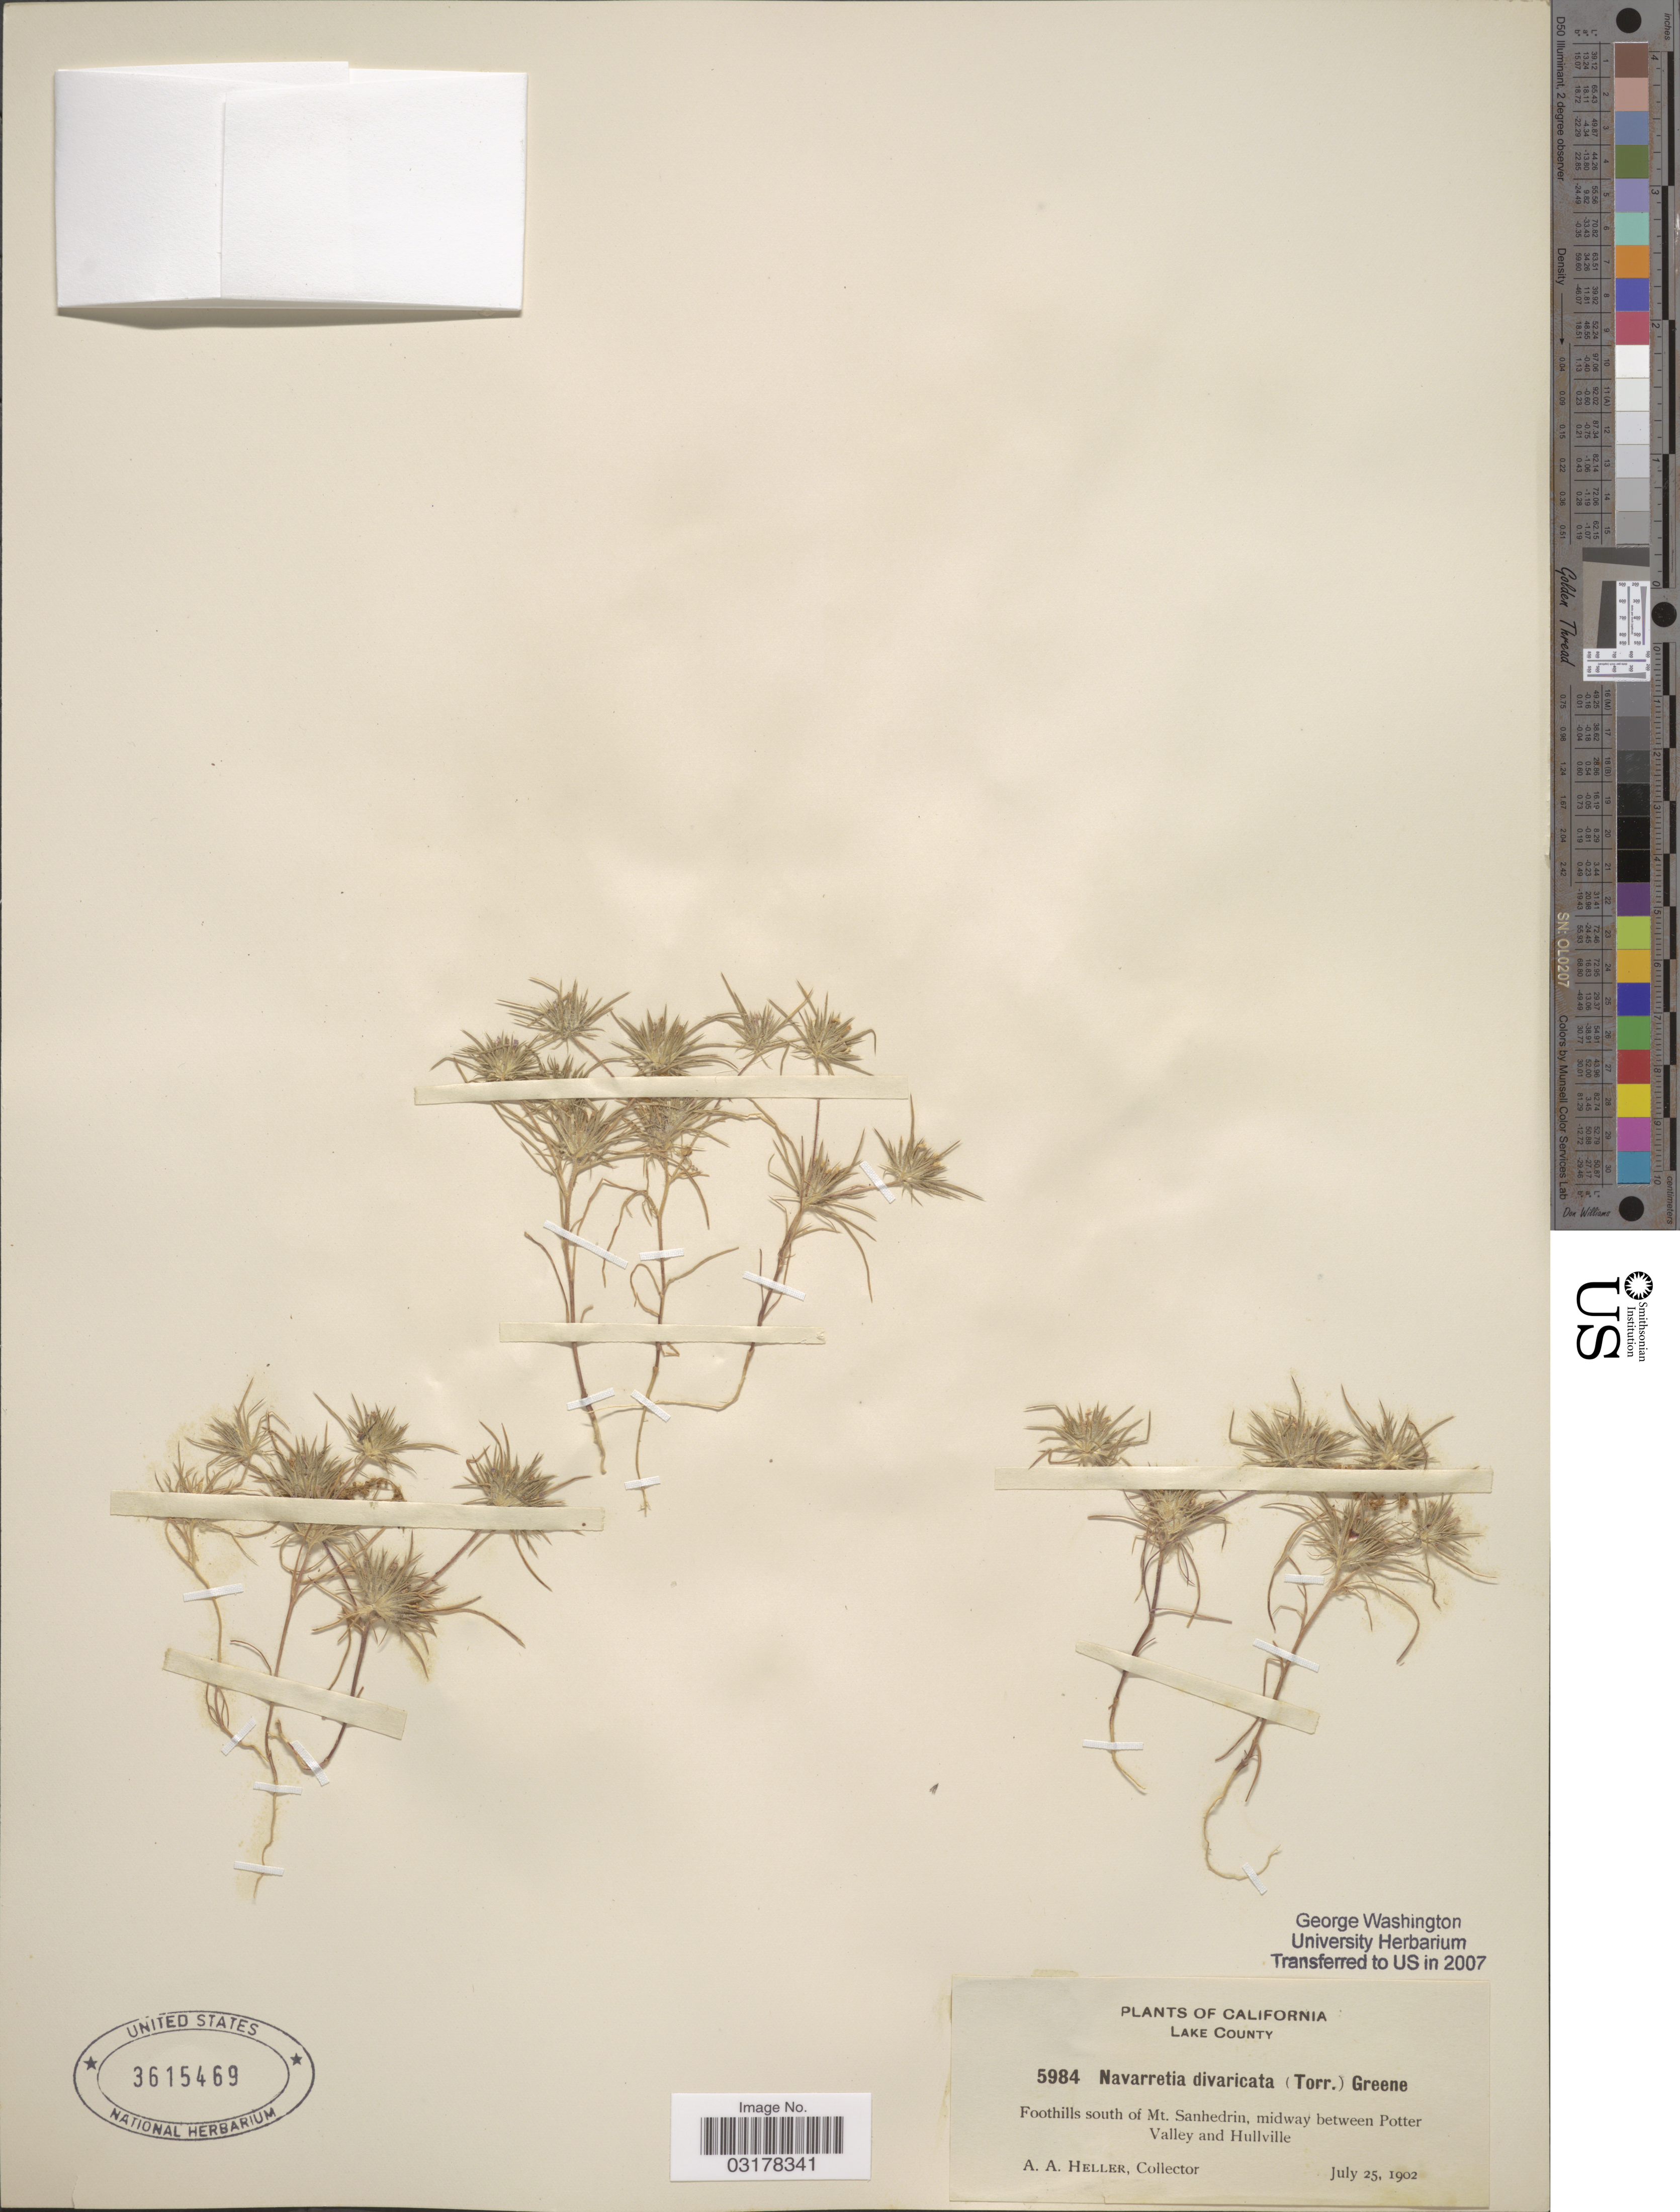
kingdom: Plantae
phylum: Tracheophyta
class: Magnoliopsida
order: Ericales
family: Polemoniaceae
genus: Navarretia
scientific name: Navarretia divaricata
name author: S.W. Greene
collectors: A. A. Heller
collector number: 5984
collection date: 1902-07-25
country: United States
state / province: California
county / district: Lake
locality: Lake County. Foothills south of Mt. Sanhedrin, midway between Potter Valley and Hullville.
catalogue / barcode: US 3615469